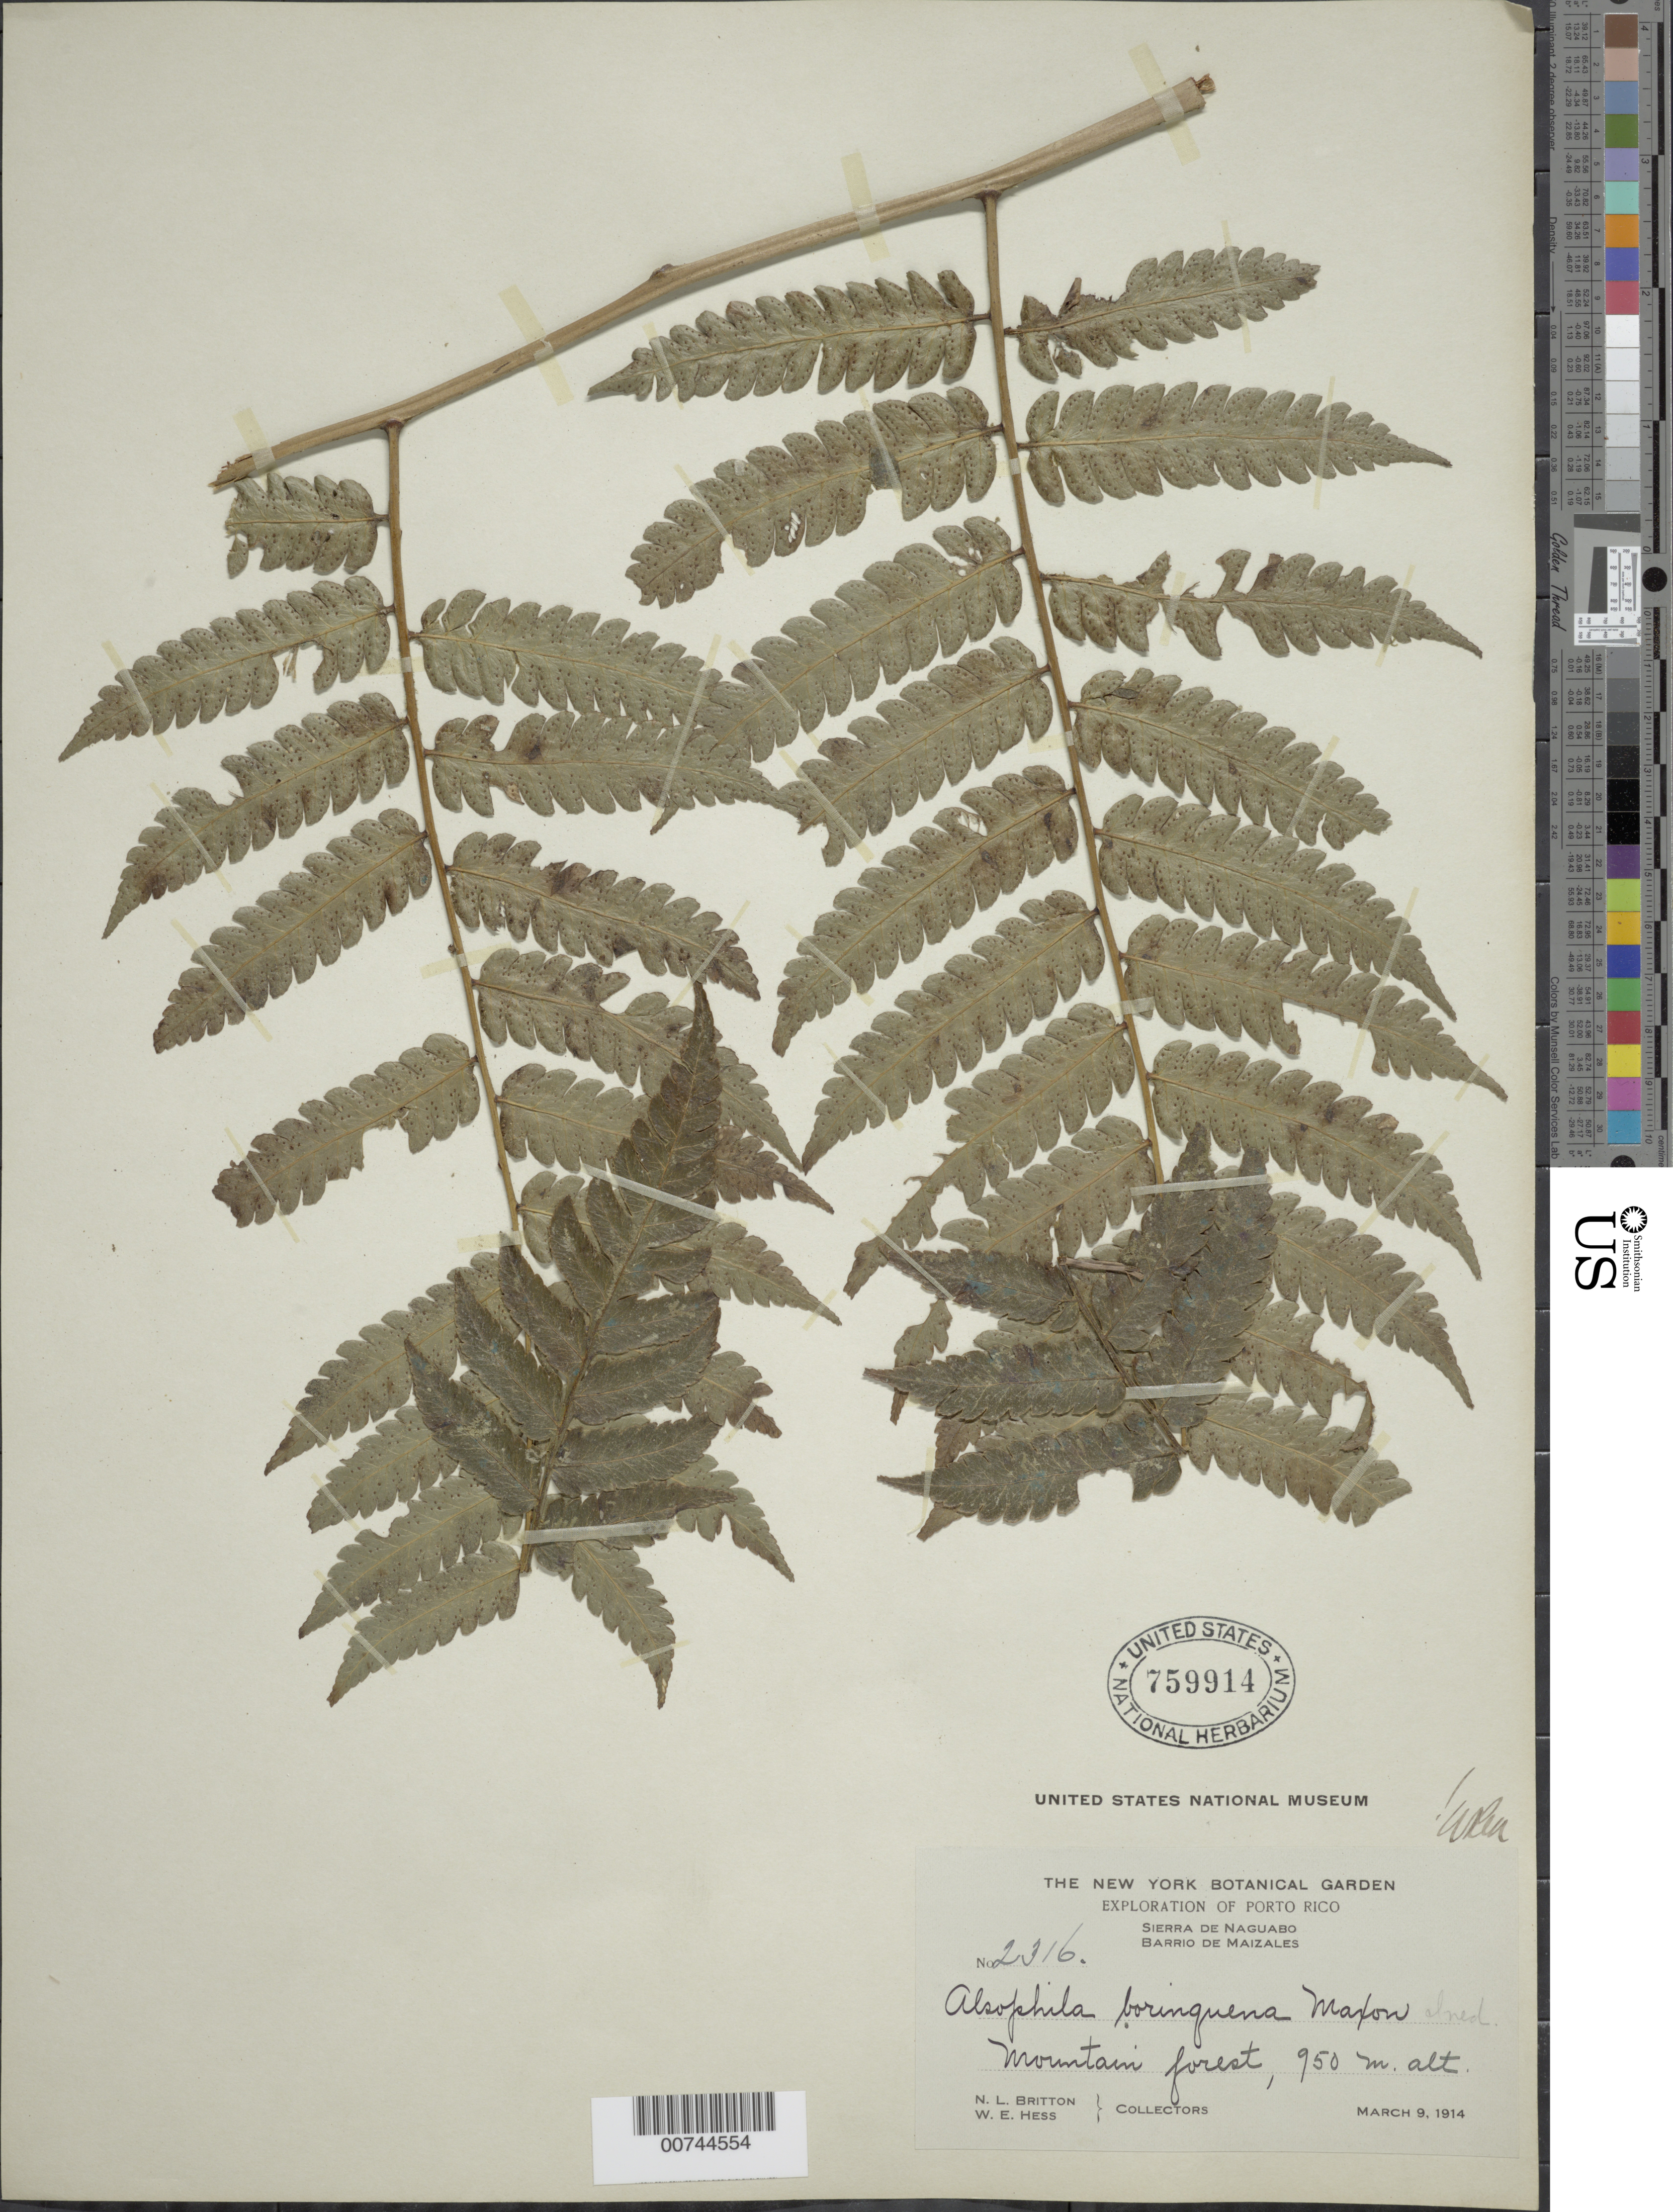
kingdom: Plantae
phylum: Tracheophyta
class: Polypodiopsida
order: Cyatheales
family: Cyatheaceae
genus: Cyathea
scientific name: Cyathea borinquena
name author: (Maxon) Domin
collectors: N. Britton & W. Hess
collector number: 2316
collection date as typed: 09 Mar 1914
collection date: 1914-03-09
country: Puerto Rico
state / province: Naguabo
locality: Sierra de Naguabo, Barrio de Maizales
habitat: Mountain forest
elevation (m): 950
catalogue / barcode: US 759914